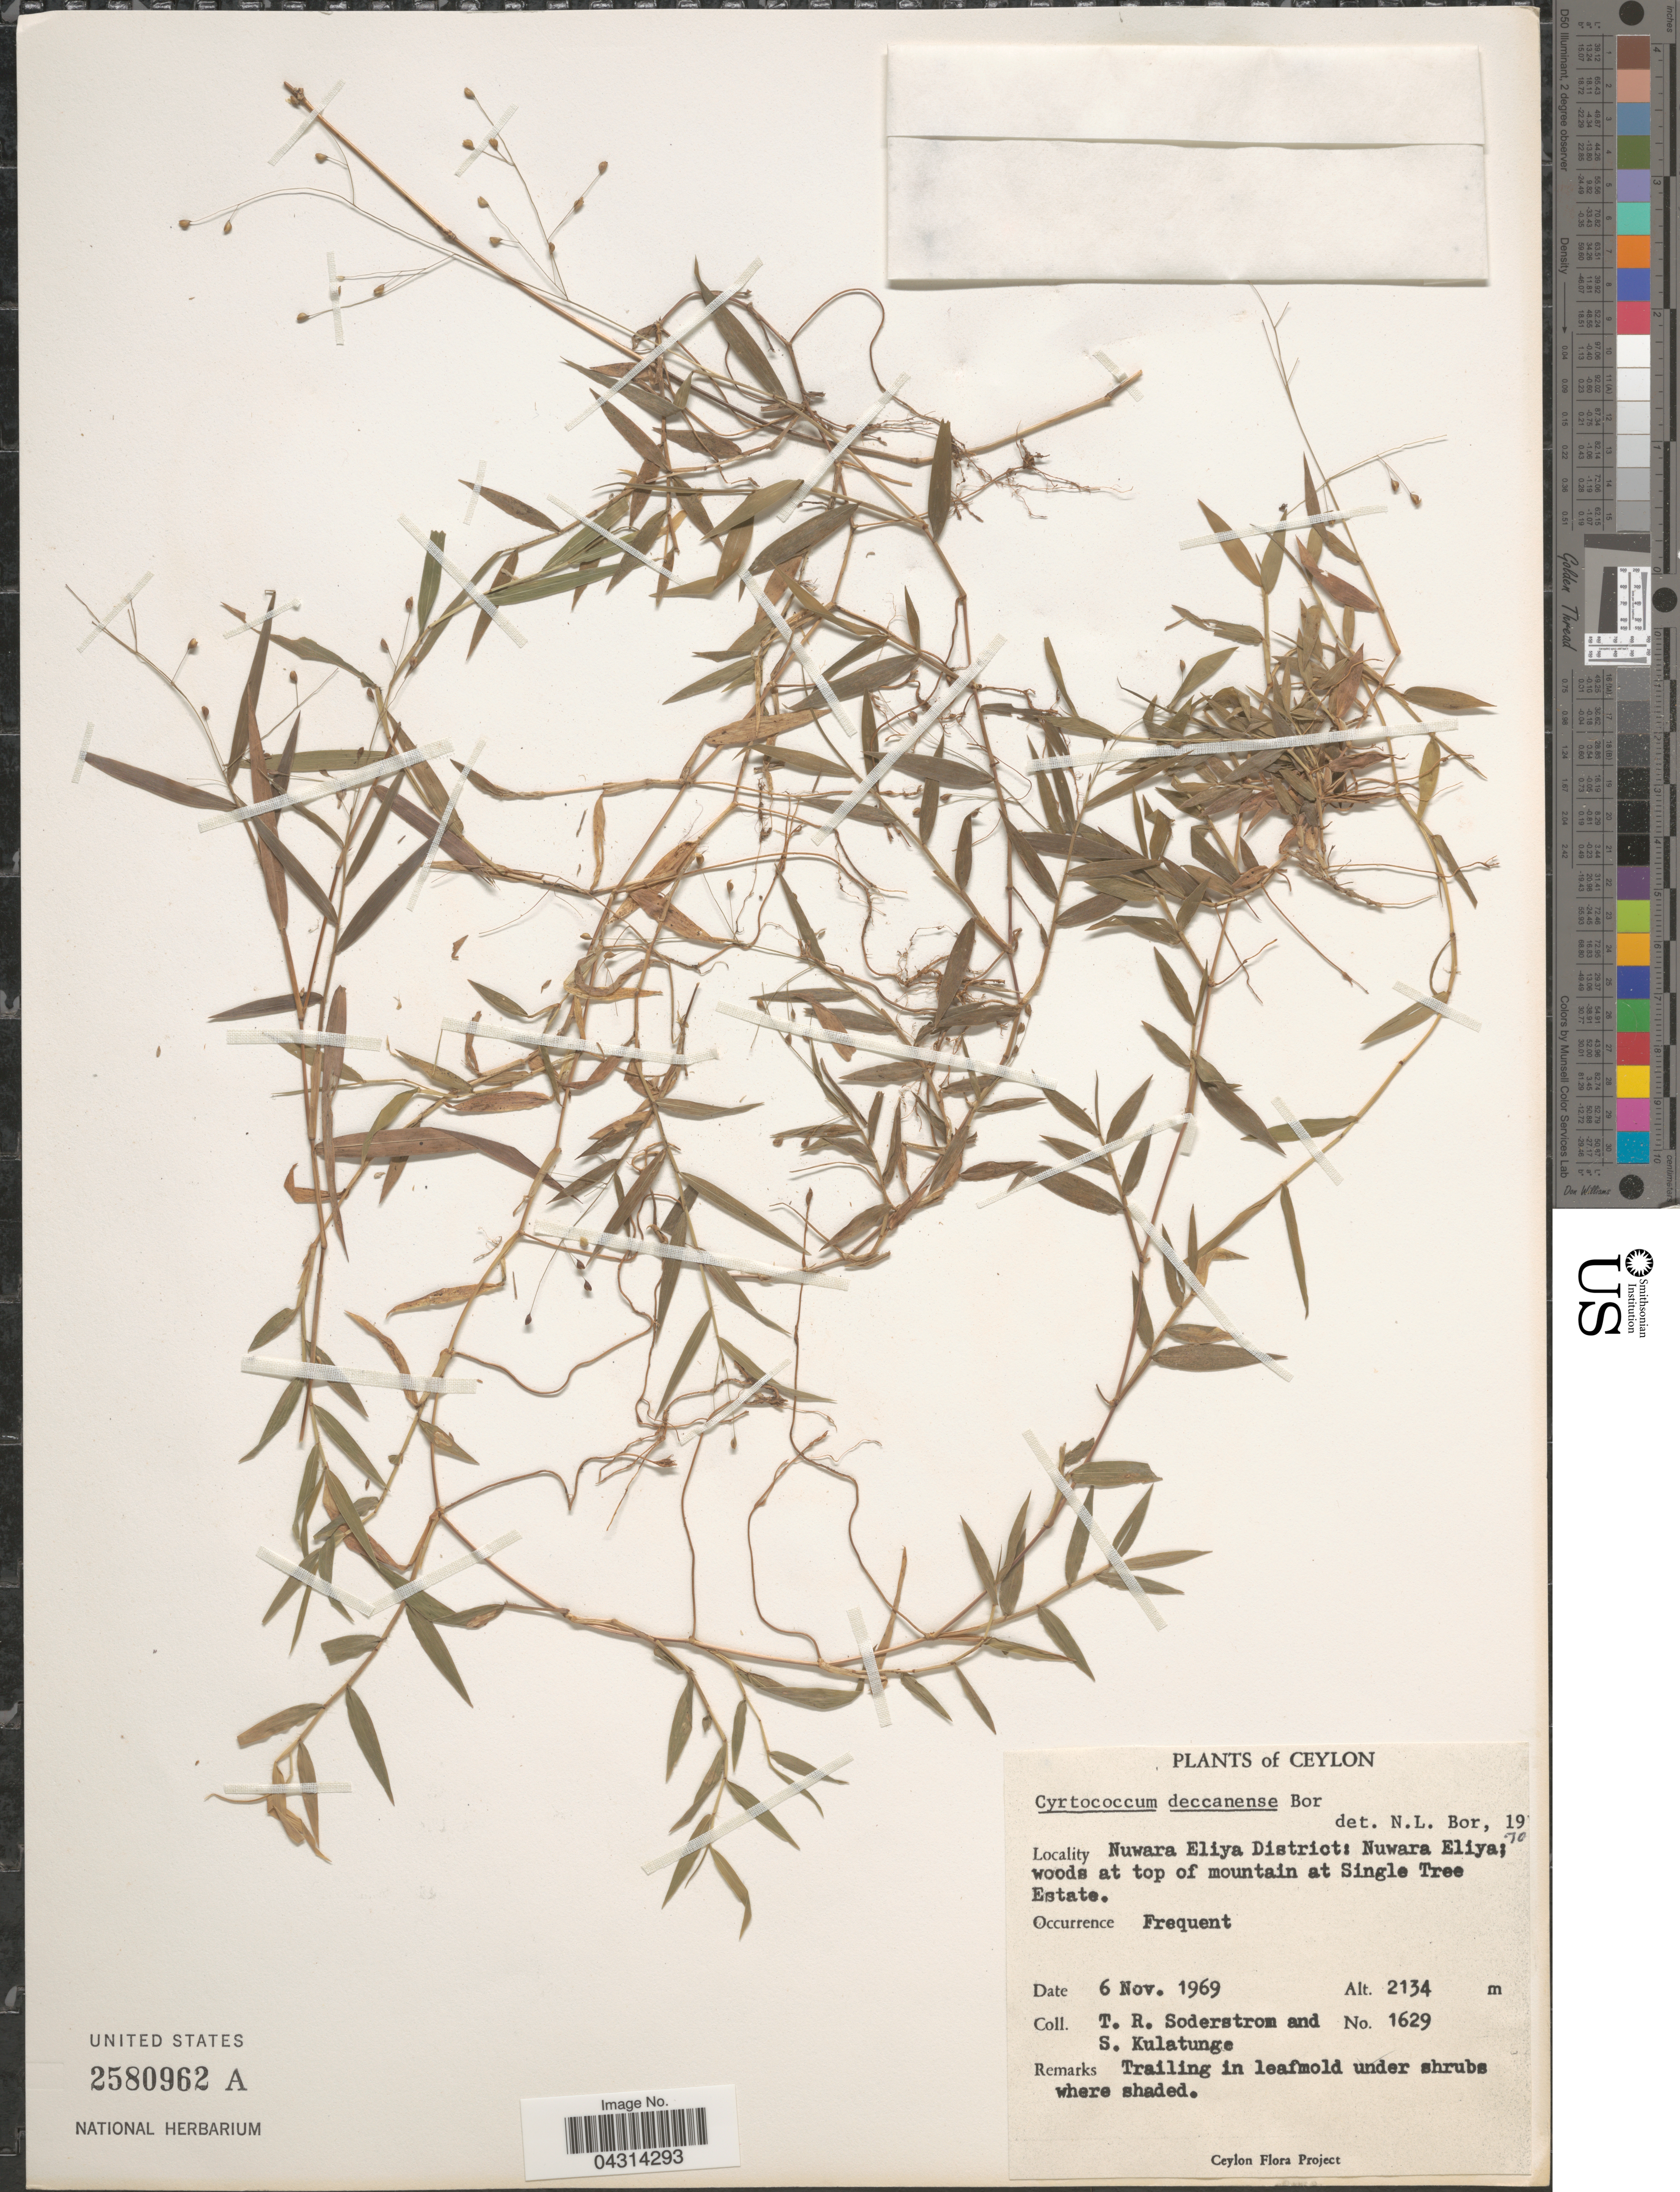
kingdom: Plantae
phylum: Tracheophyta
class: Liliopsida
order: Poales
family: Poaceae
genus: Cyrtococcum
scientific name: Cyrtococcum deccanense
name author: Bor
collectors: T. R. Soderstrom & S. Kulatunge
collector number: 1629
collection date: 1969-11-06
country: Sri Lanka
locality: Ceylon. Nuwara Eliya District: Nuwara Eliya; woods at top of mountain at Single Tree Estate.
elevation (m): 2134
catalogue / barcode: US 2580962A